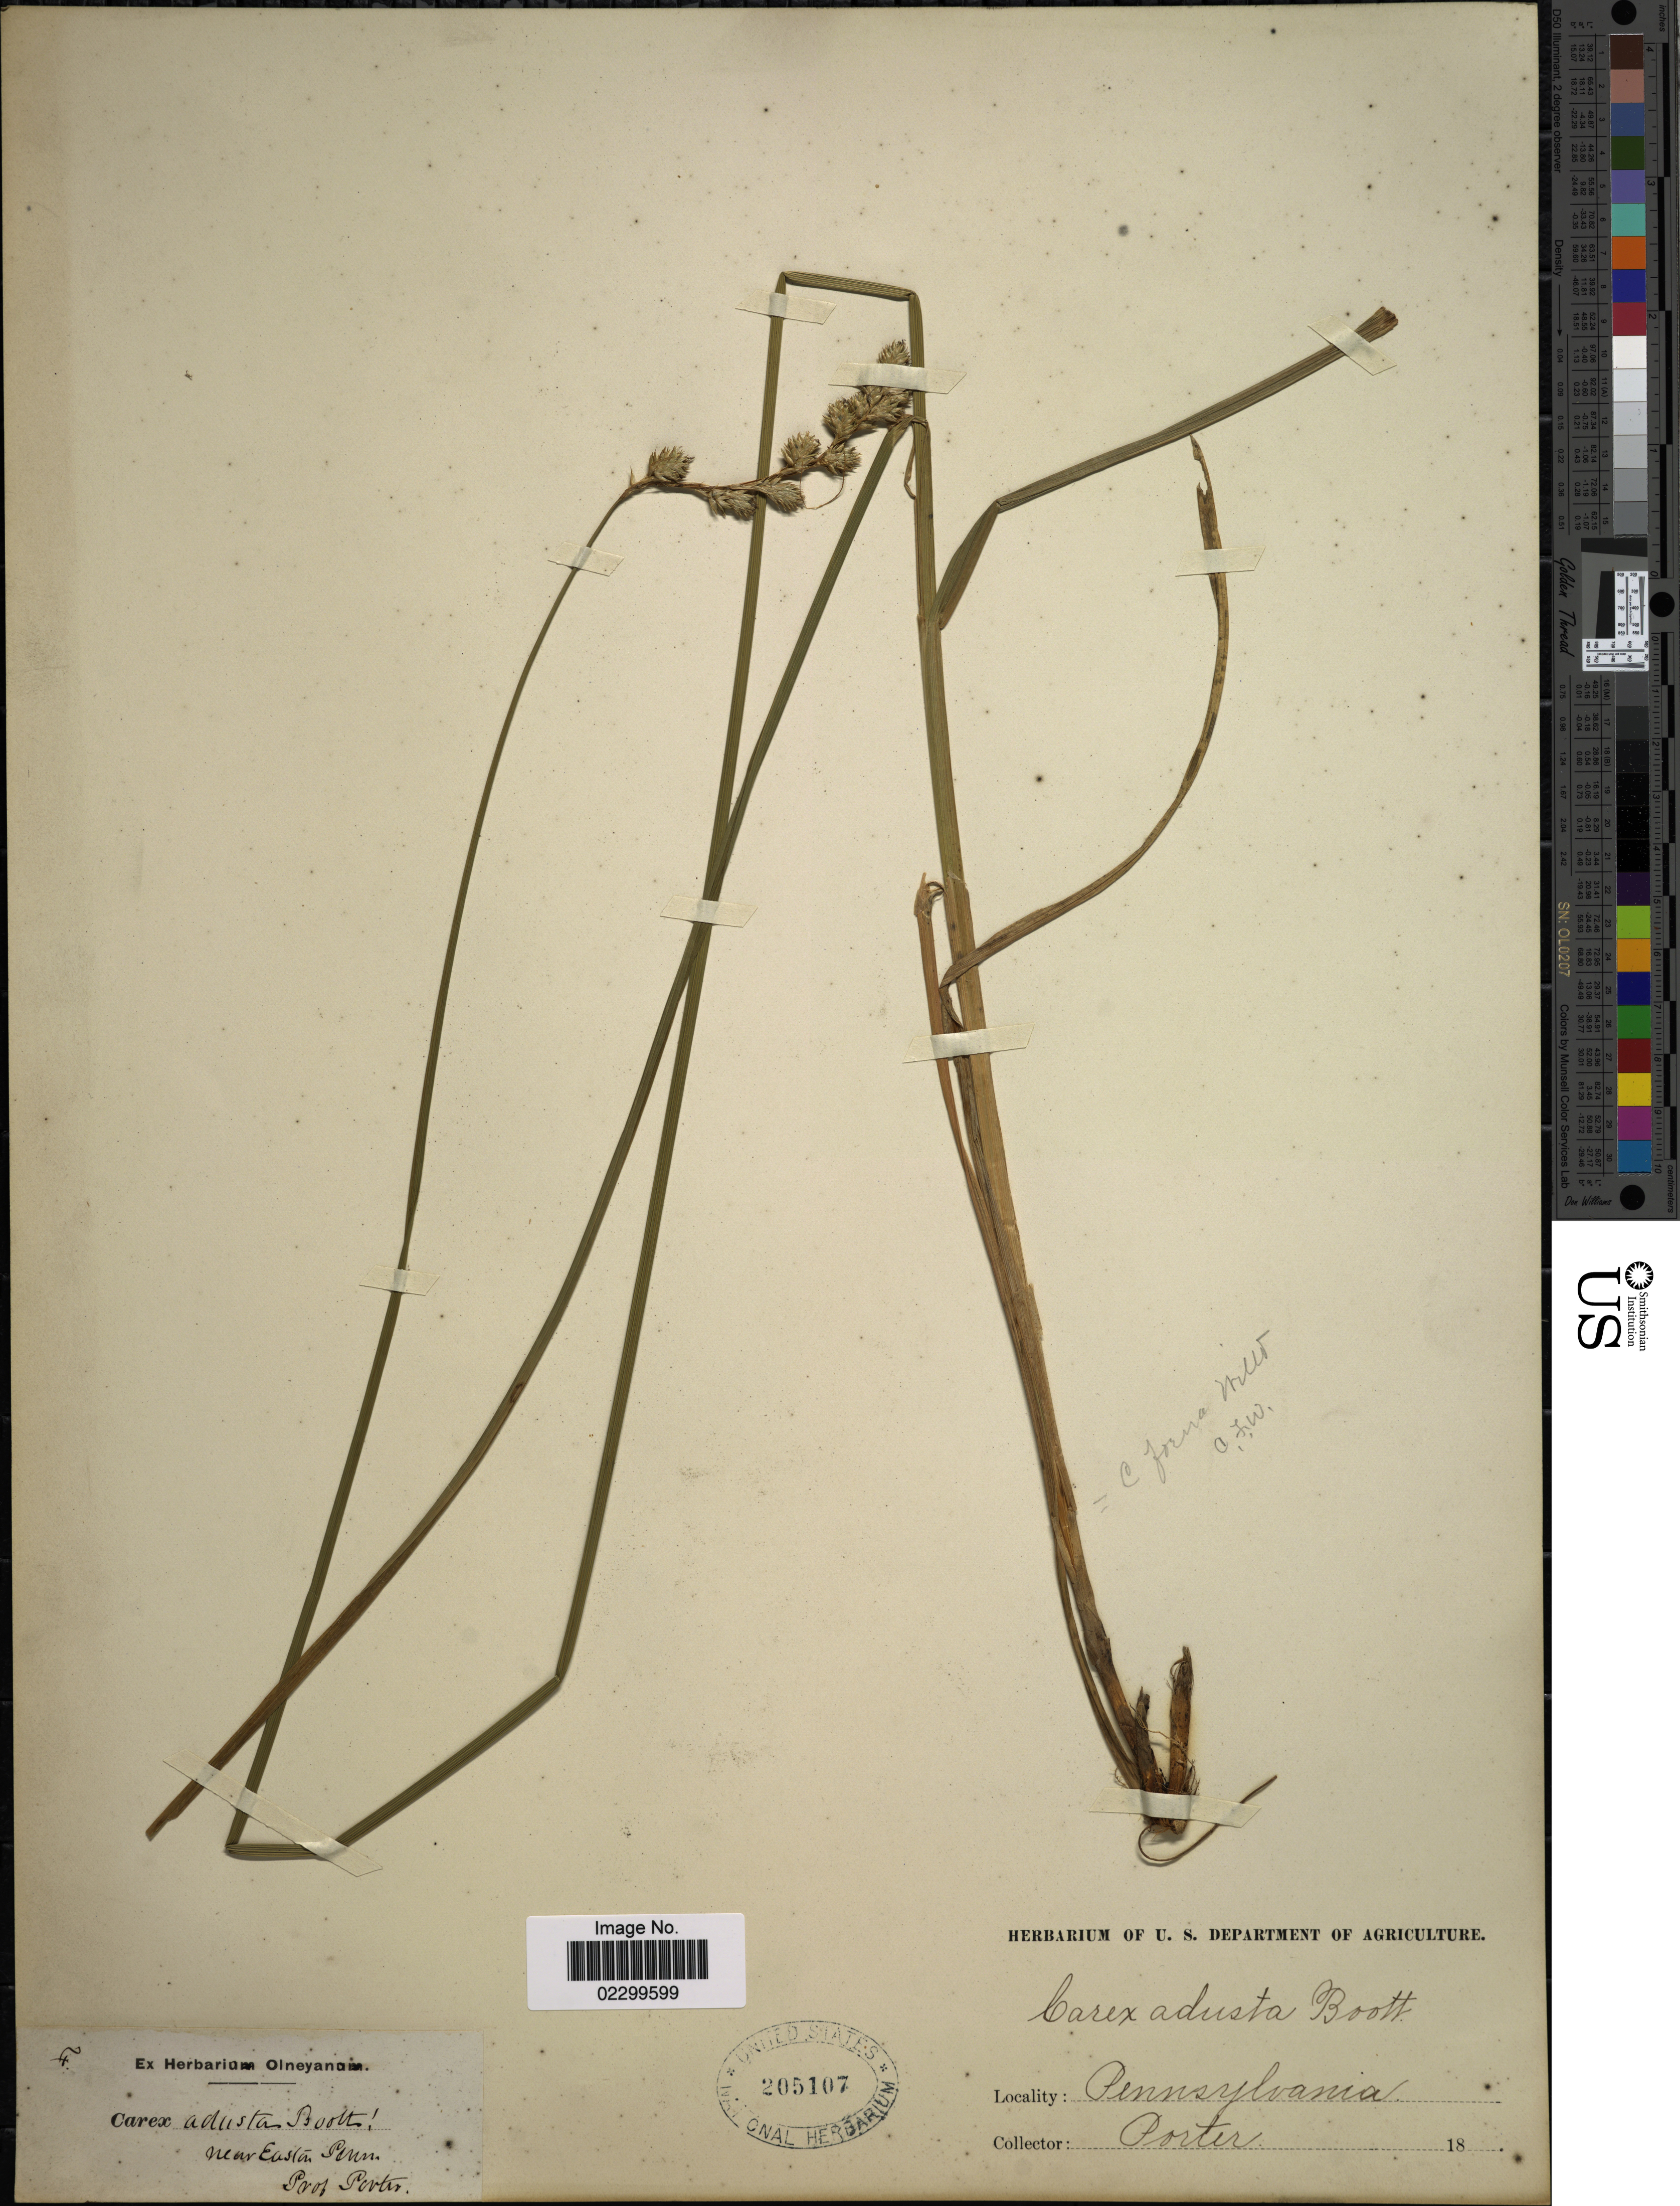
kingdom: Plantae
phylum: Tracheophyta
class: Liliopsida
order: Poales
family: Cyperaceae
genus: Carex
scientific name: Carex foenea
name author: Willd.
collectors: -- Porter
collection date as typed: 18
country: United States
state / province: Pennsylvania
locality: Near Easton.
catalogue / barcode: US 205107